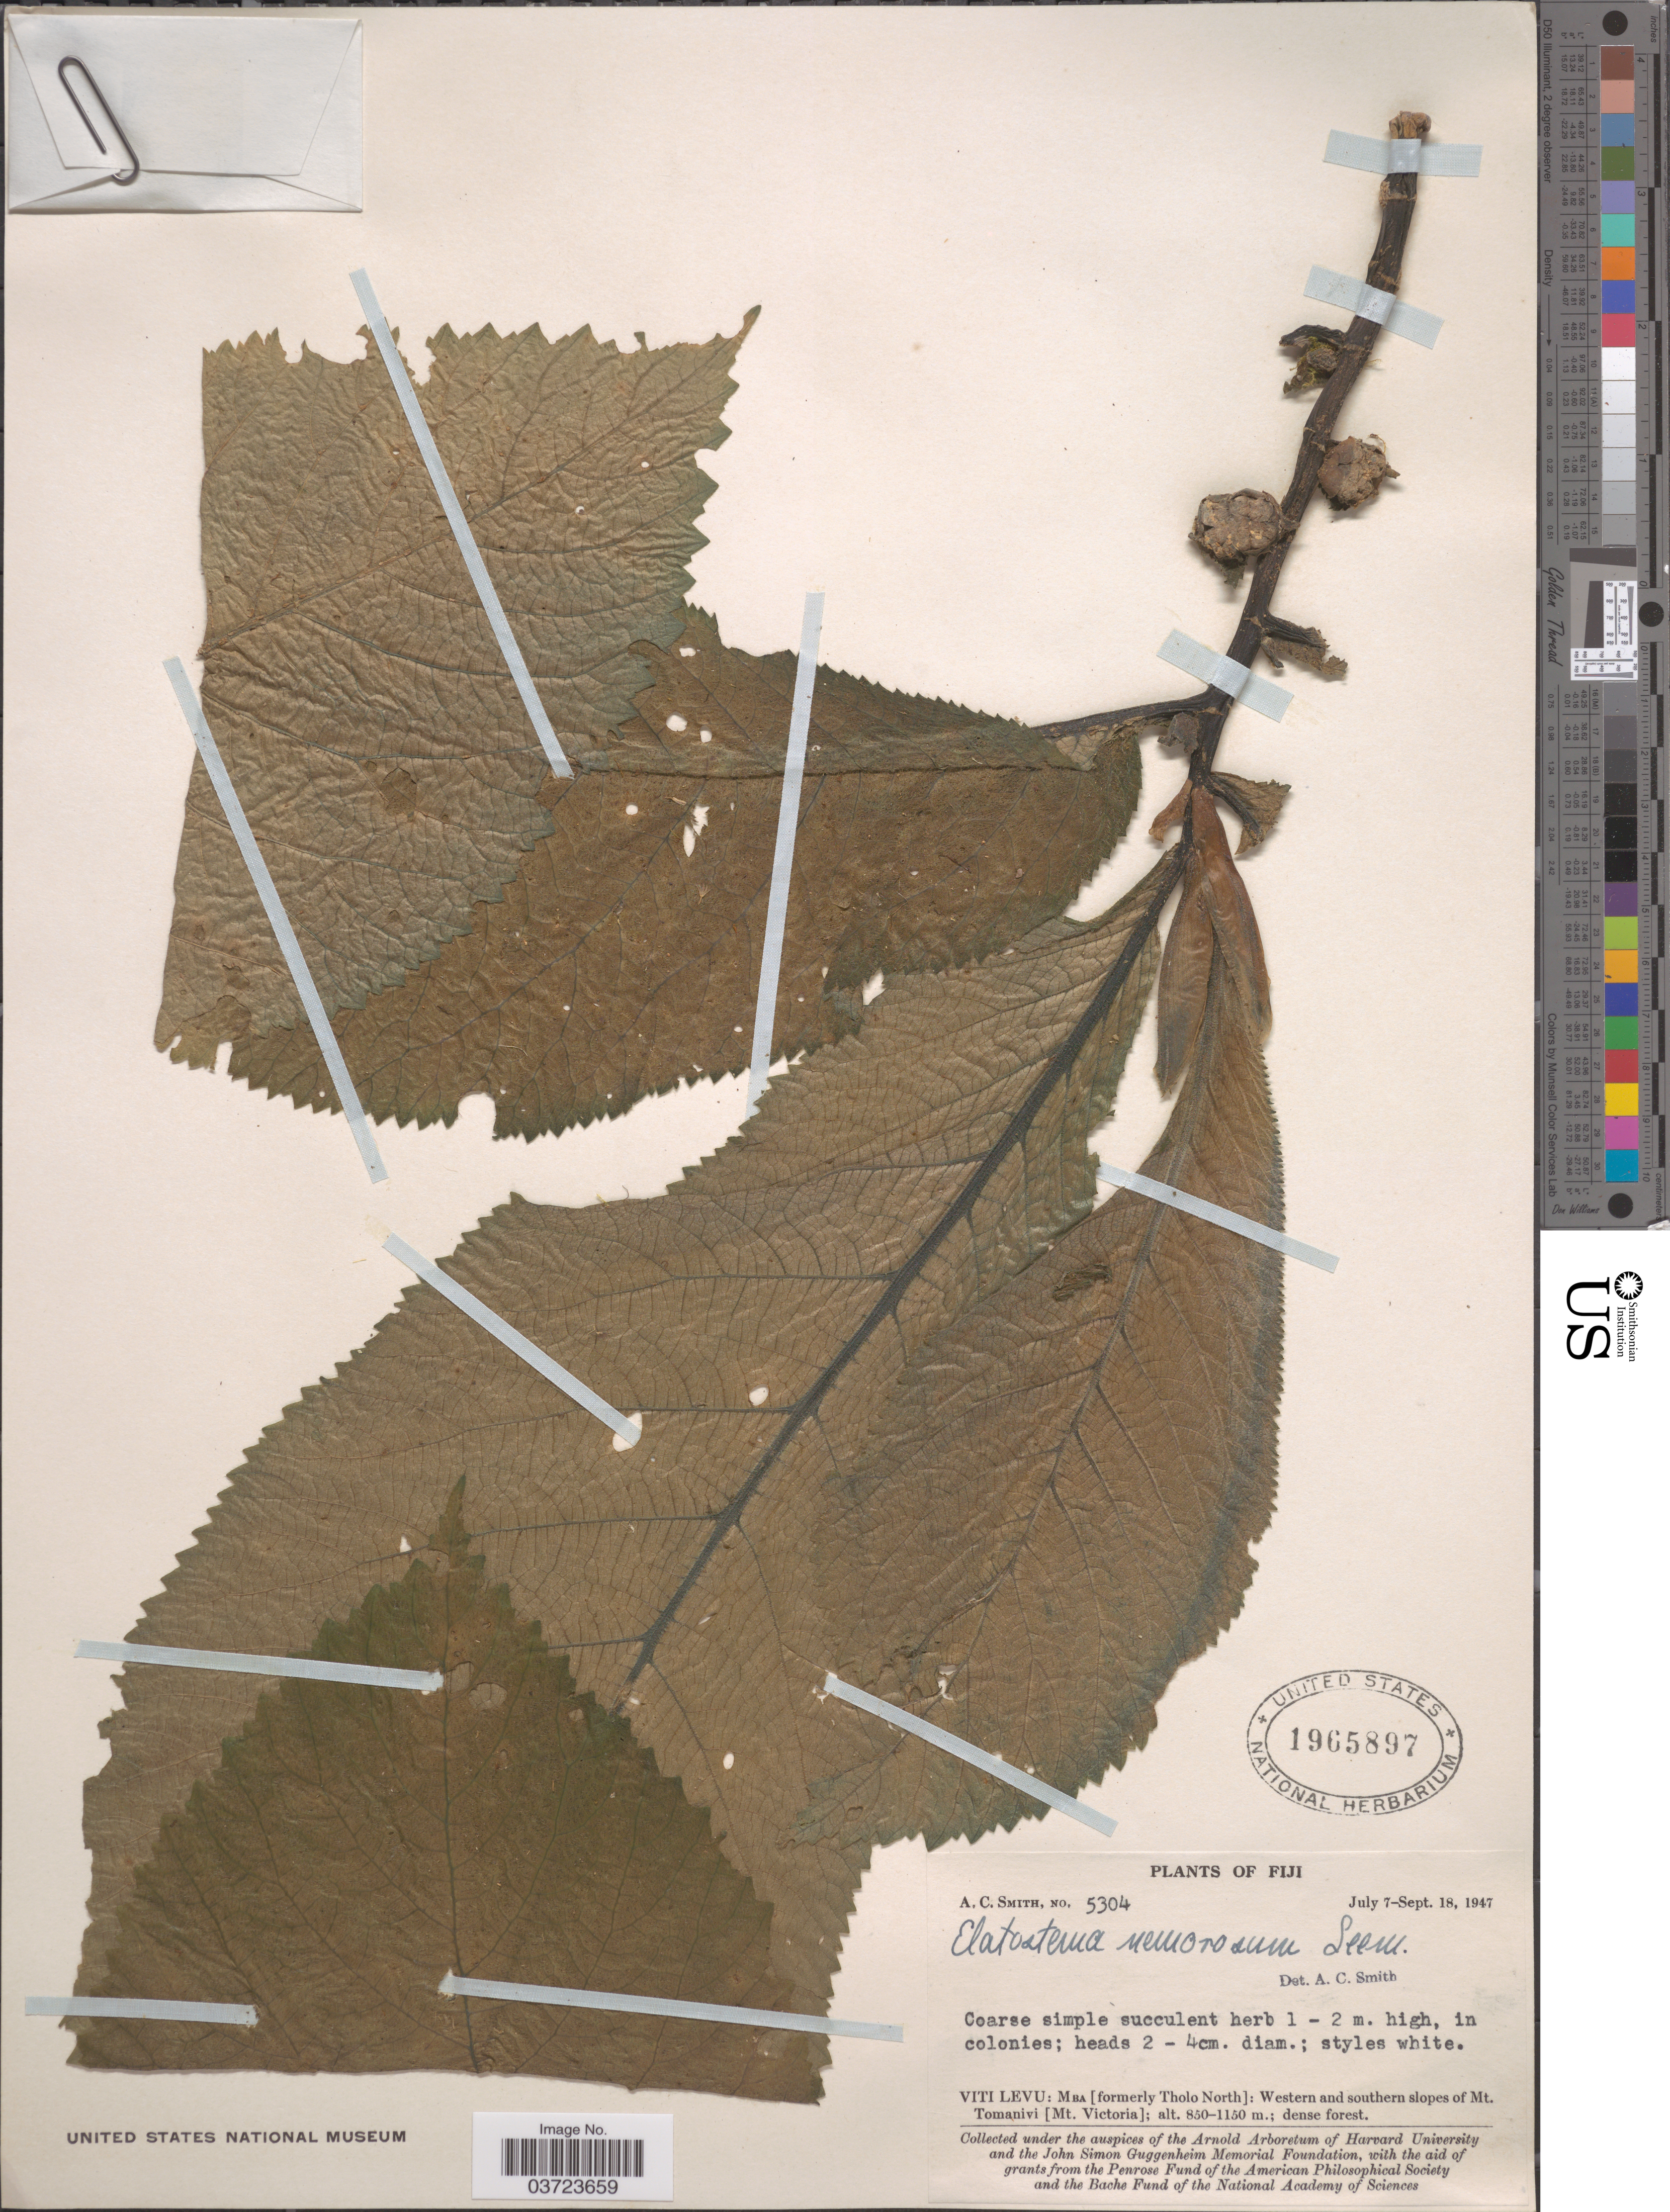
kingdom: Plantae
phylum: Tracheophyta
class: Magnoliopsida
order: Rosales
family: Urticaceae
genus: Elatostema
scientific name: Elatostema nemorosum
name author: Seem.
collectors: A. C. Smith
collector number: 5304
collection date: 1947-07-07/1947-09-18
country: Fiji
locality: Viti Levu: Ra [formerly Tholo North]: Western and southern slopes of Mt. Tomanivi [Mt. Victoria].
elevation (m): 850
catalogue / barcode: US 1965897